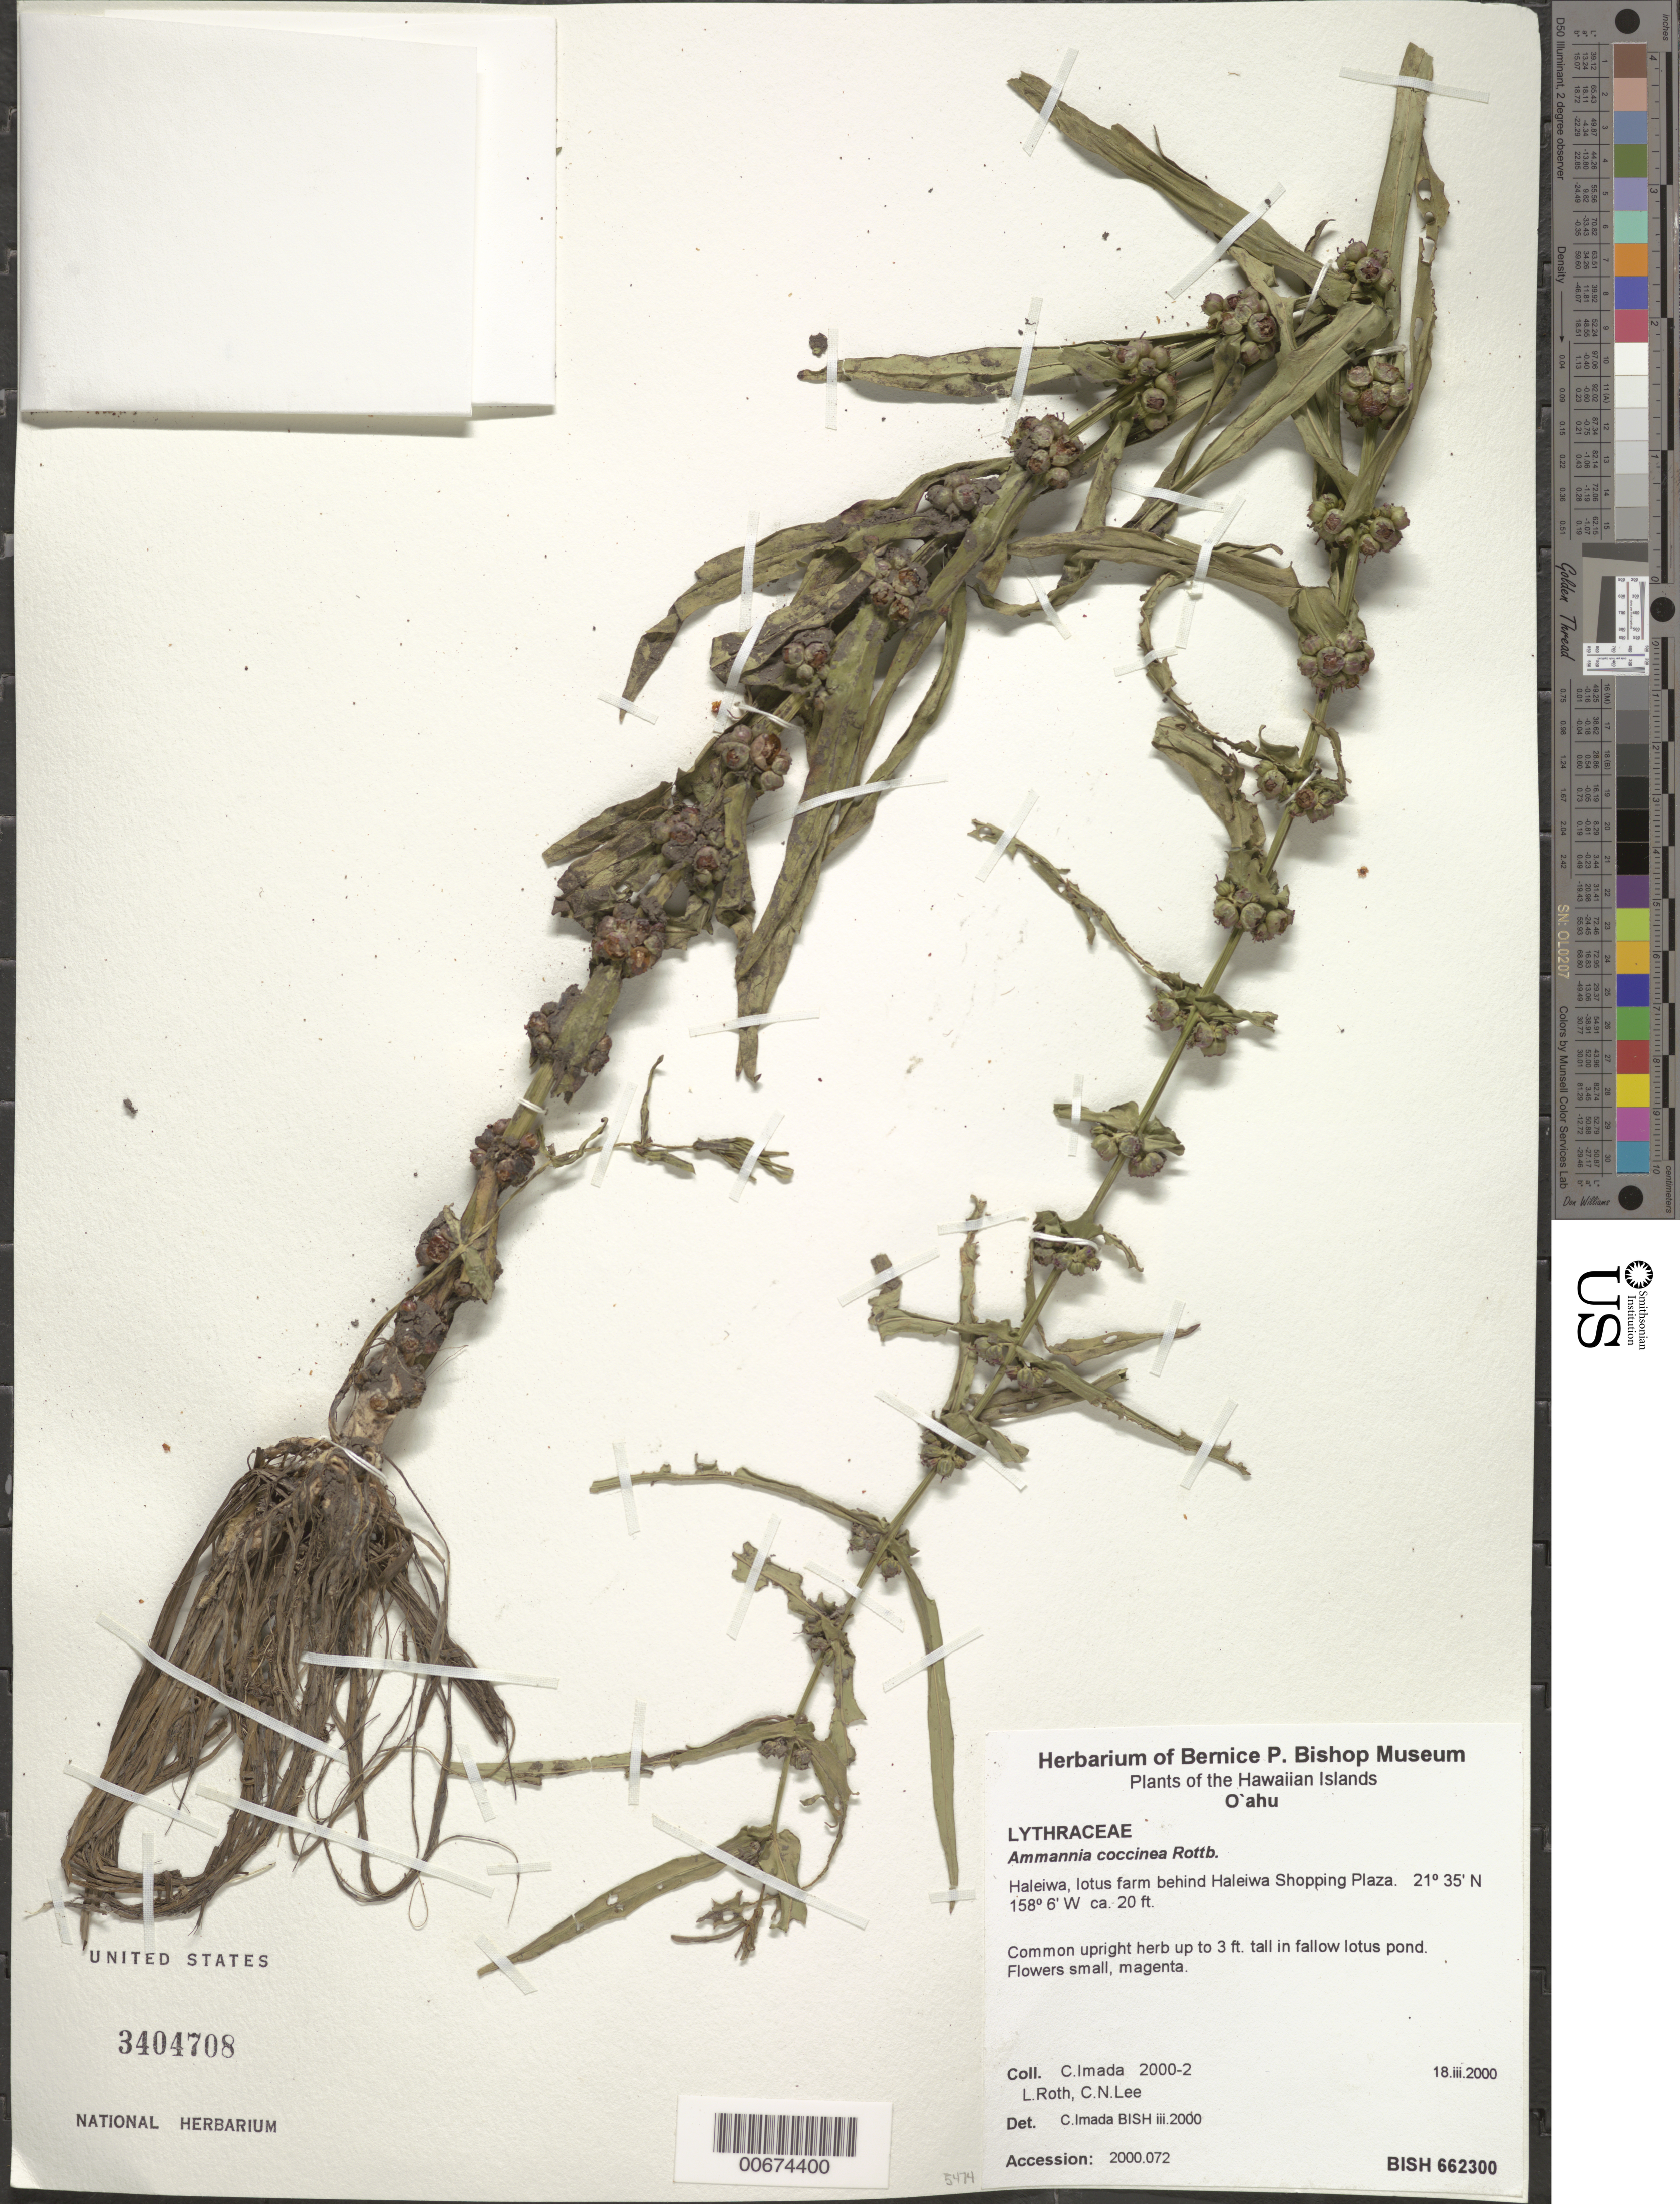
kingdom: Plantae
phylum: Tracheophyta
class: Magnoliopsida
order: Myrtales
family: Lythraceae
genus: Ammannia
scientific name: Ammannia coccinea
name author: Rottb.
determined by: Imada, C.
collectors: C. Imada, L. Roth & C. Lee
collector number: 2000-2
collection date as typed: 18 Mar 2000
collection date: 2000-03-18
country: United States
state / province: Hawaii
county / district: Honolulu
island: Oahu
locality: Haleiwa, lotus farm behind Haleiwa Shopping Plaza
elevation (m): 6.1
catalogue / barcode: US 3404708